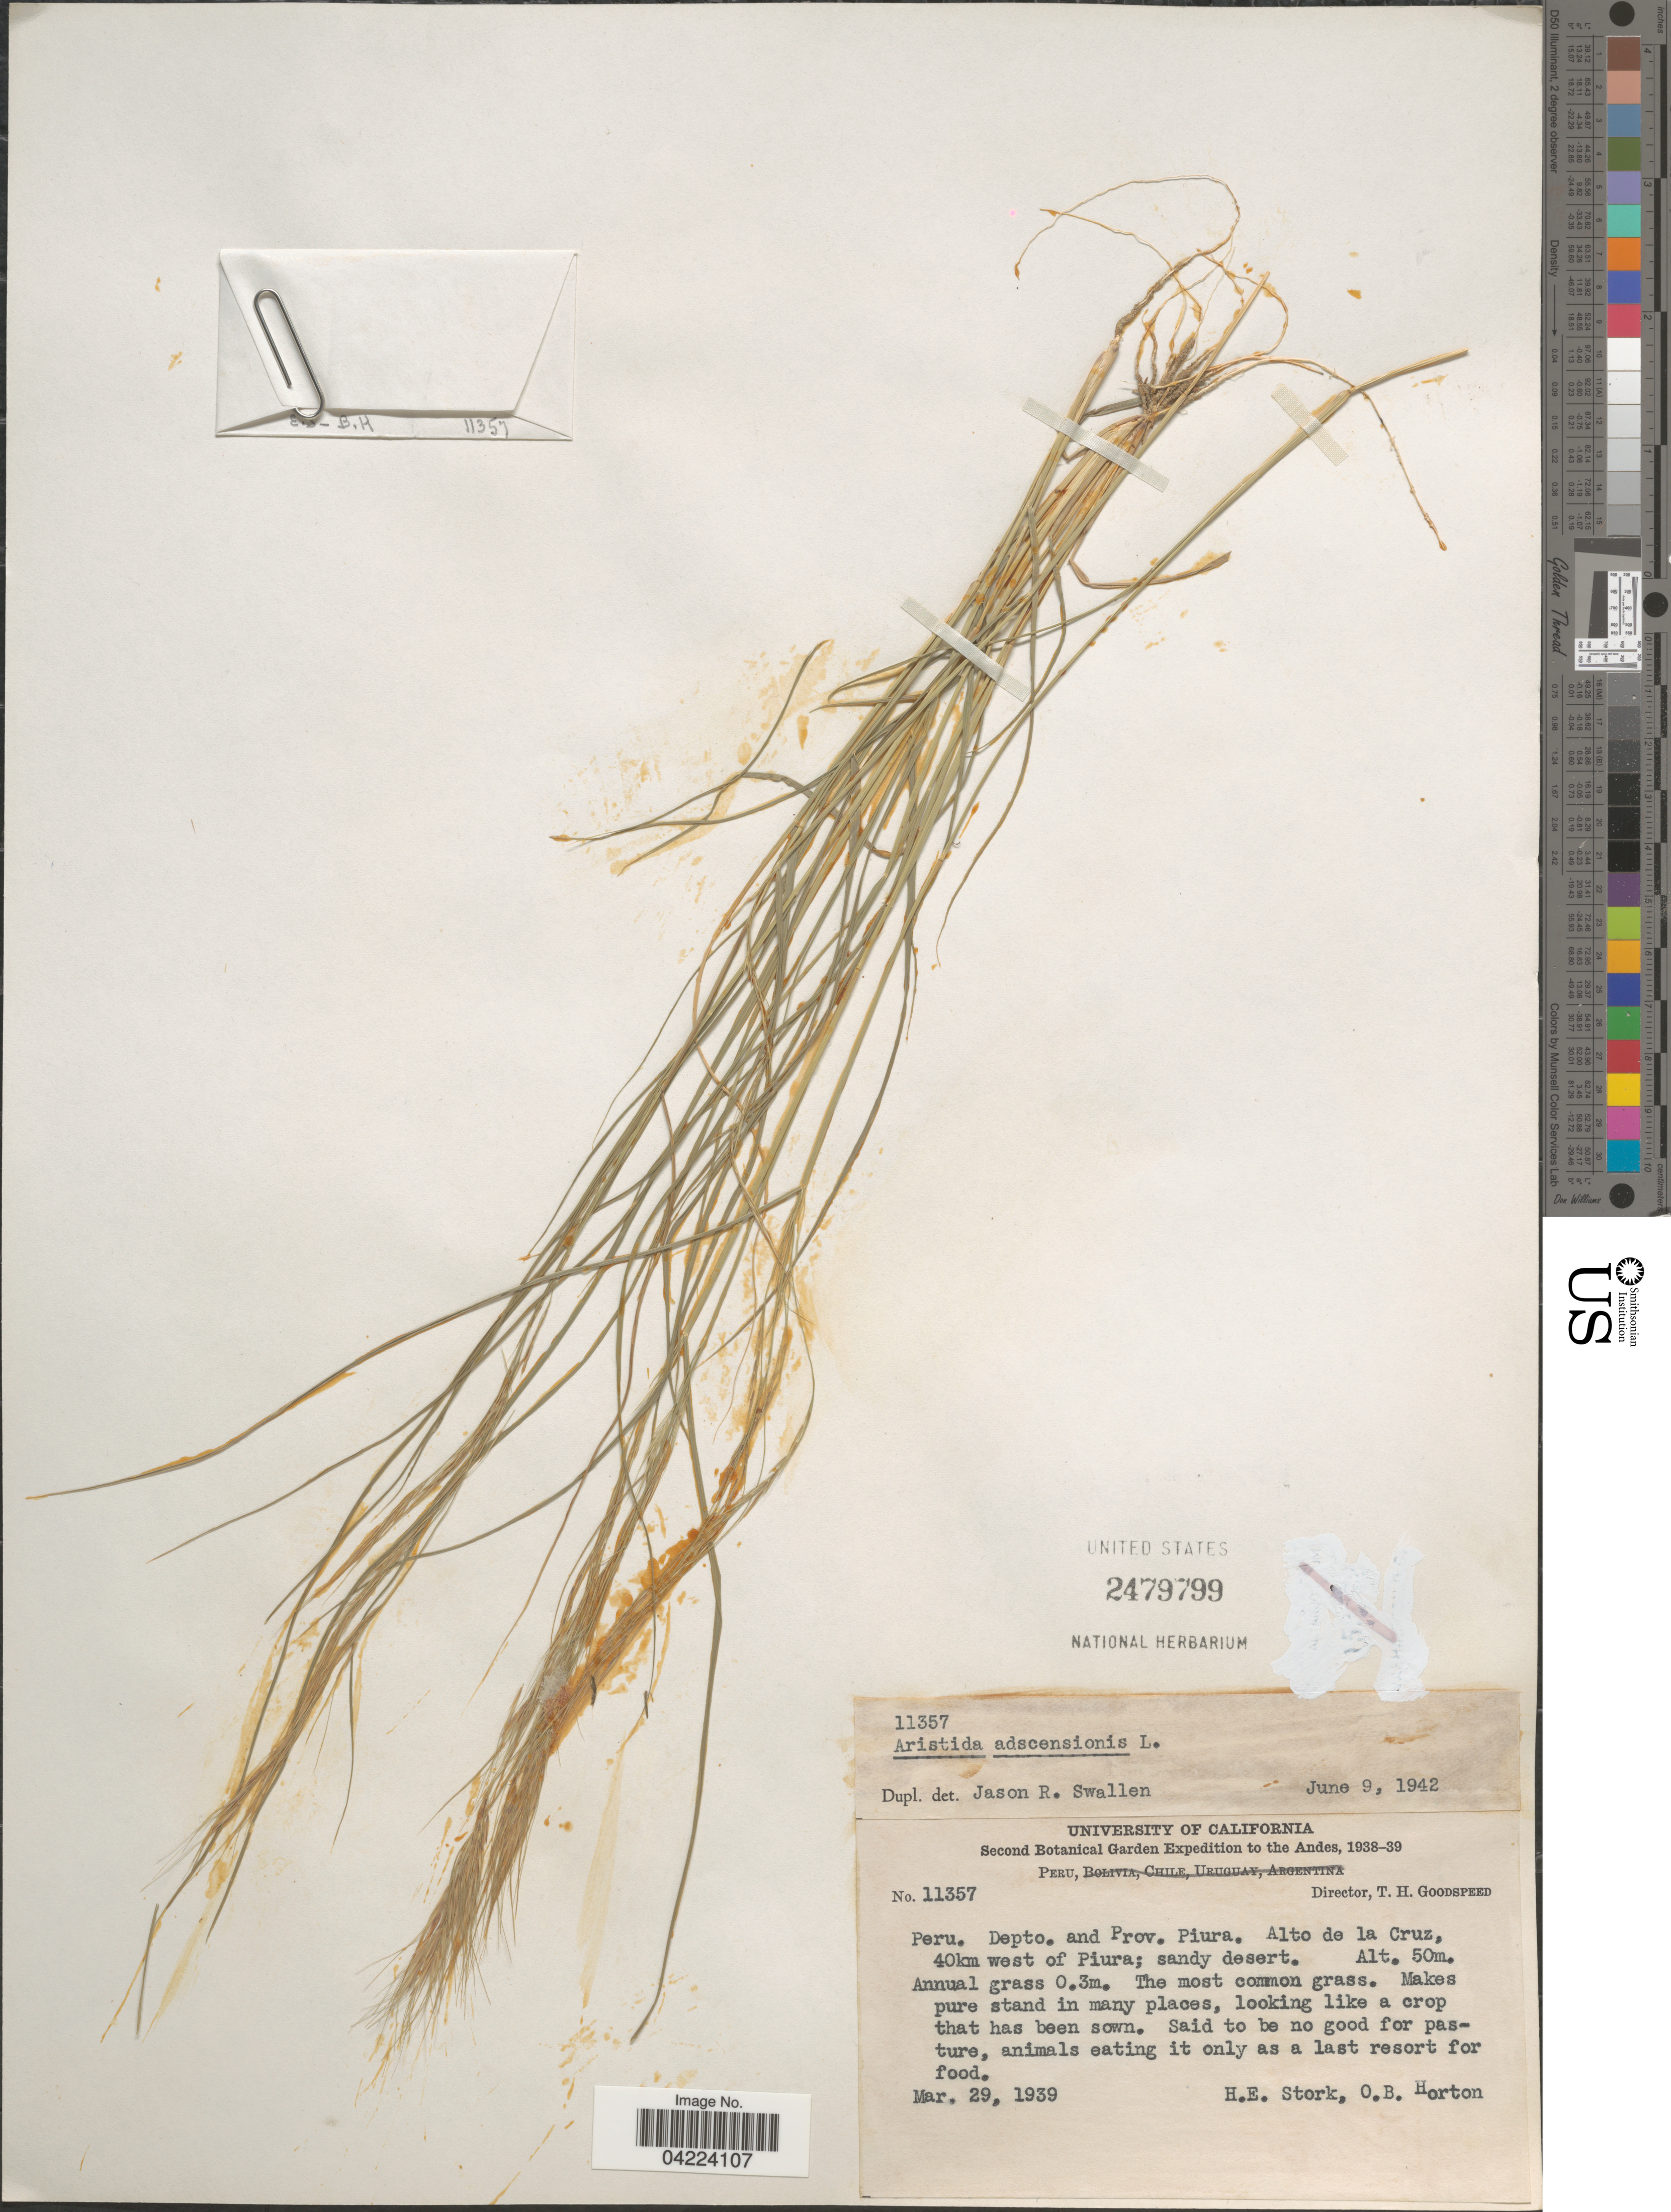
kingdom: Plantae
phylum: Tracheophyta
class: Liliopsida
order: Poales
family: Poaceae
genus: Aristida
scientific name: Aristida adscensionis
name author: L.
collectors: H. E. Stork & O. B. Horton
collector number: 11357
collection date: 1939-03-29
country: Peru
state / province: Piura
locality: Depto and Prov. Piura. Alto de la Cruz, 40km west of Piura.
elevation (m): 50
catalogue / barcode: US 2479799